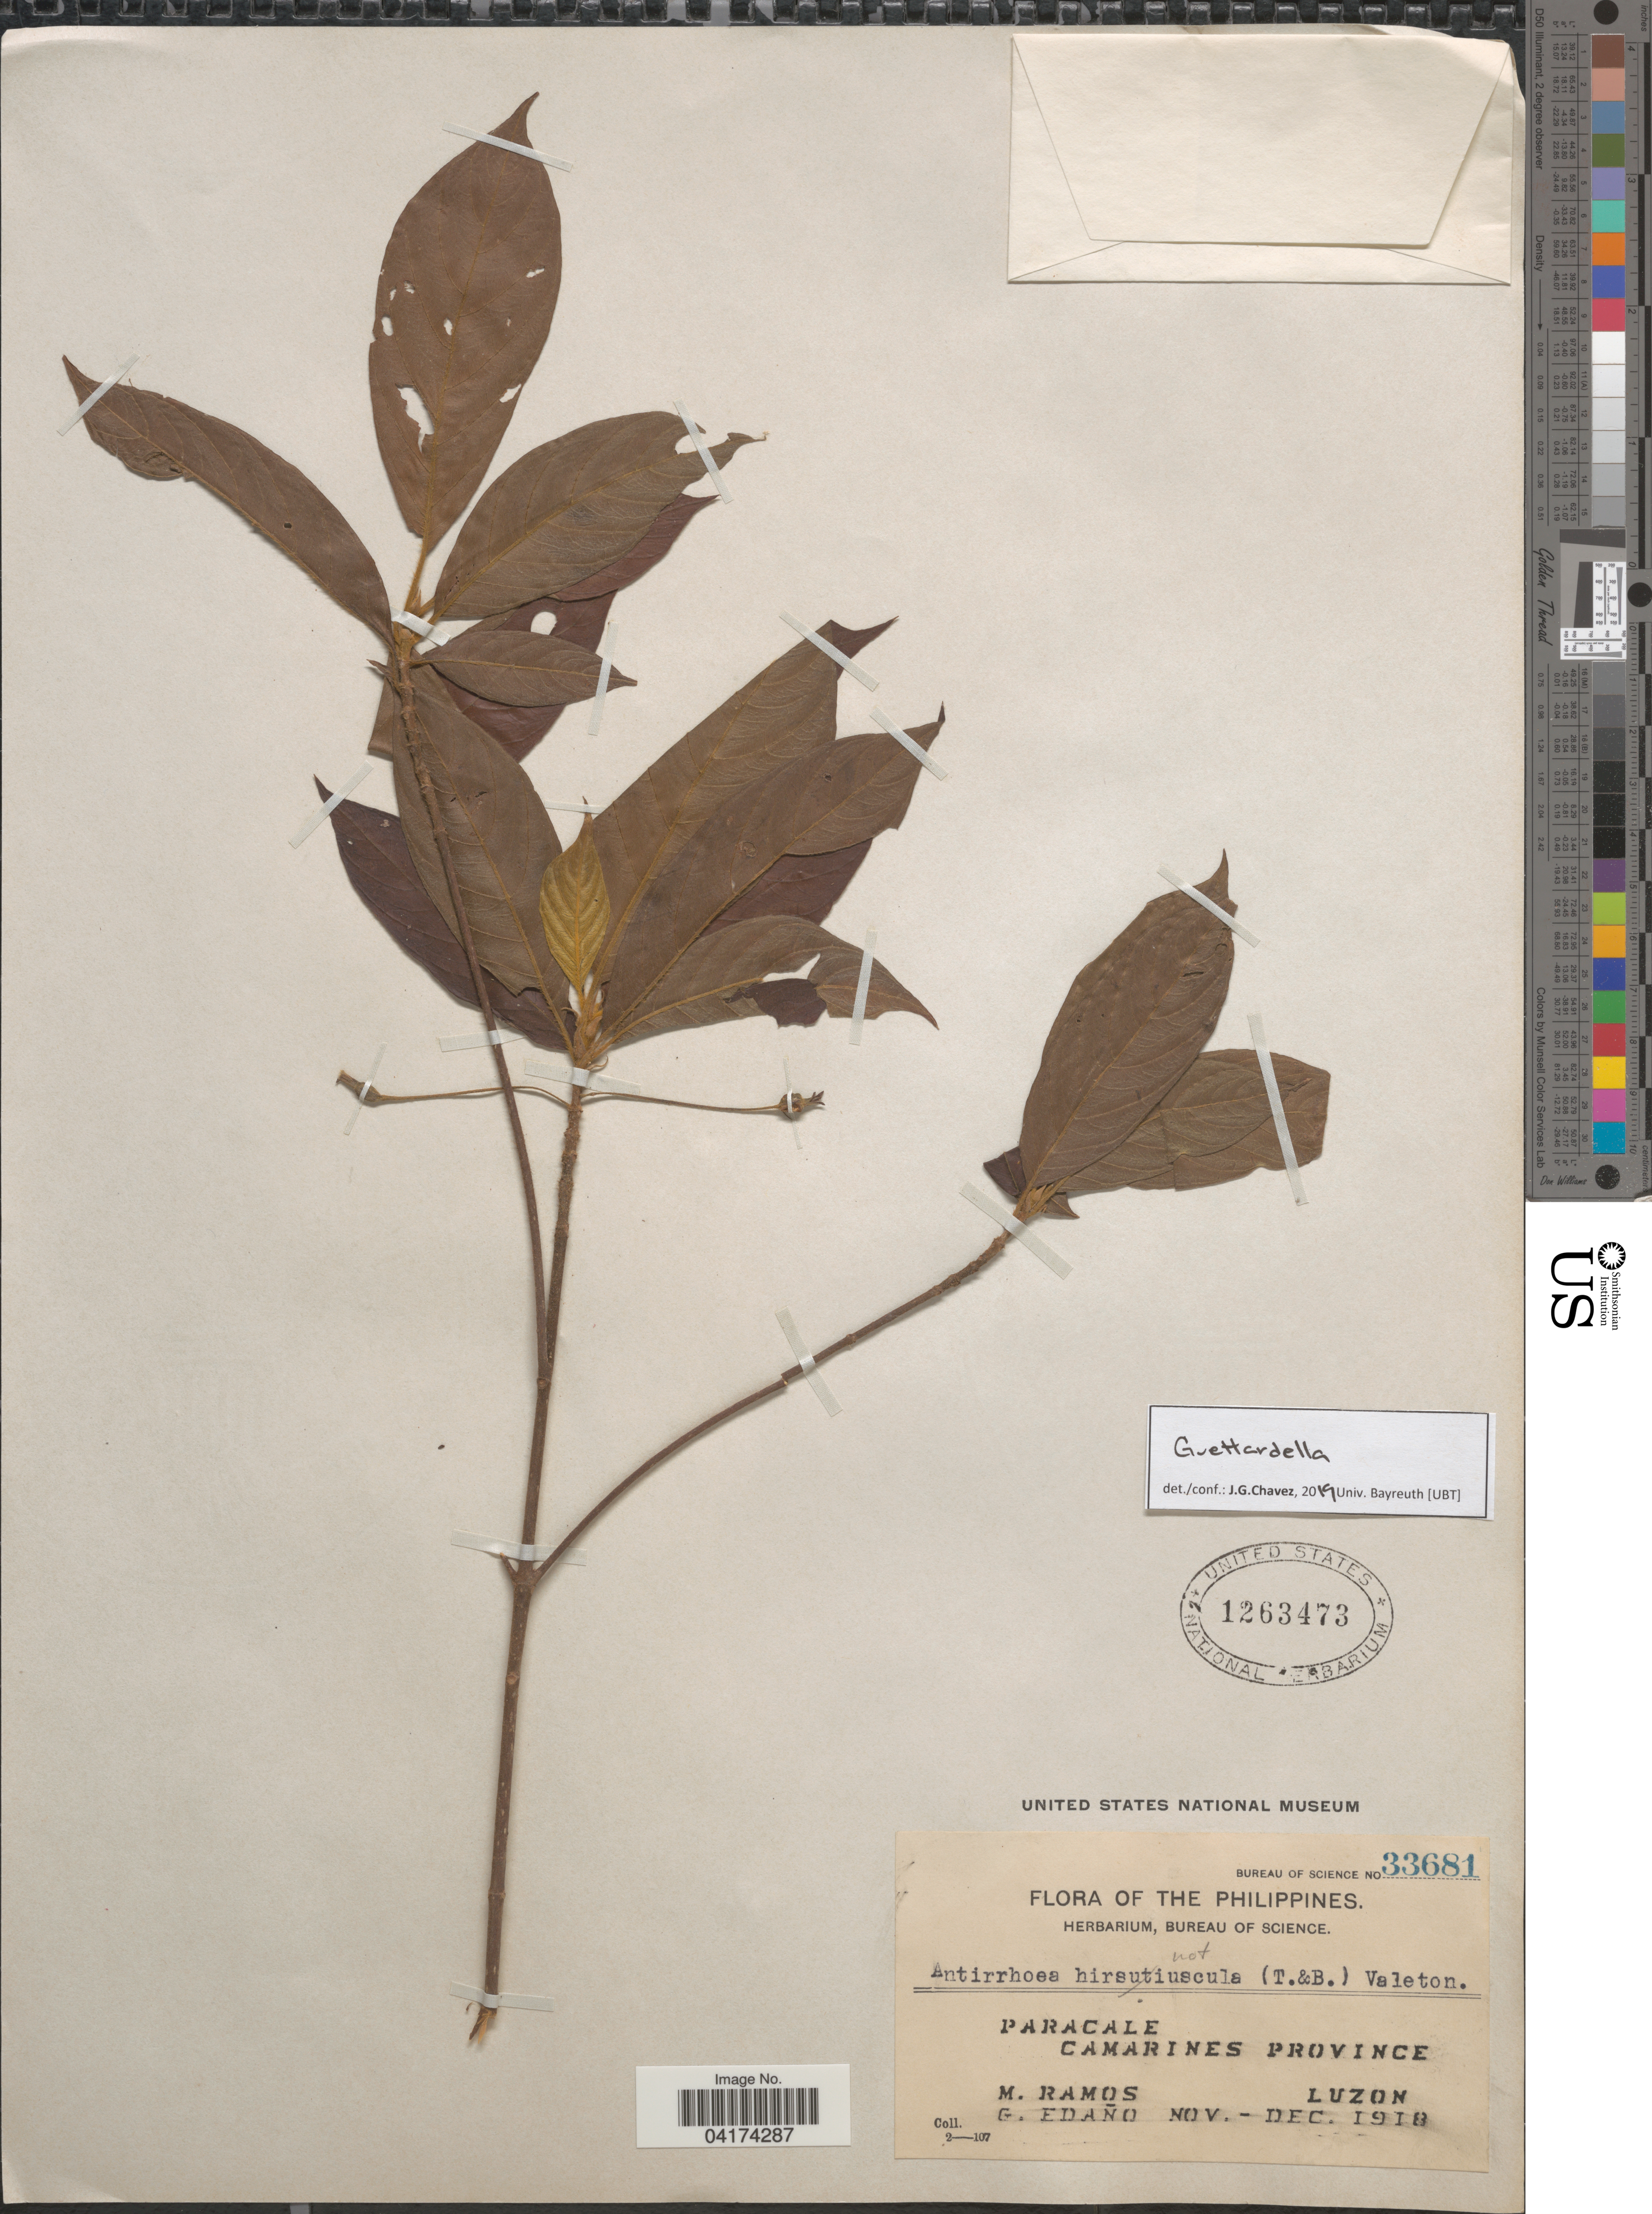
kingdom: Plantae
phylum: Tracheophyta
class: Magnoliopsida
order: Gentianales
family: Rubiaceae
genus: Guettardella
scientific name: Guettardella sp.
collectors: M. Ramos & G. Edaño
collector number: Bureau of Science 33681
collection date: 1918-11/1918-12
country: Philippines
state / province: Bicol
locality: Paracale. Camarines Province. Luzon.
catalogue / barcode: US 1263473